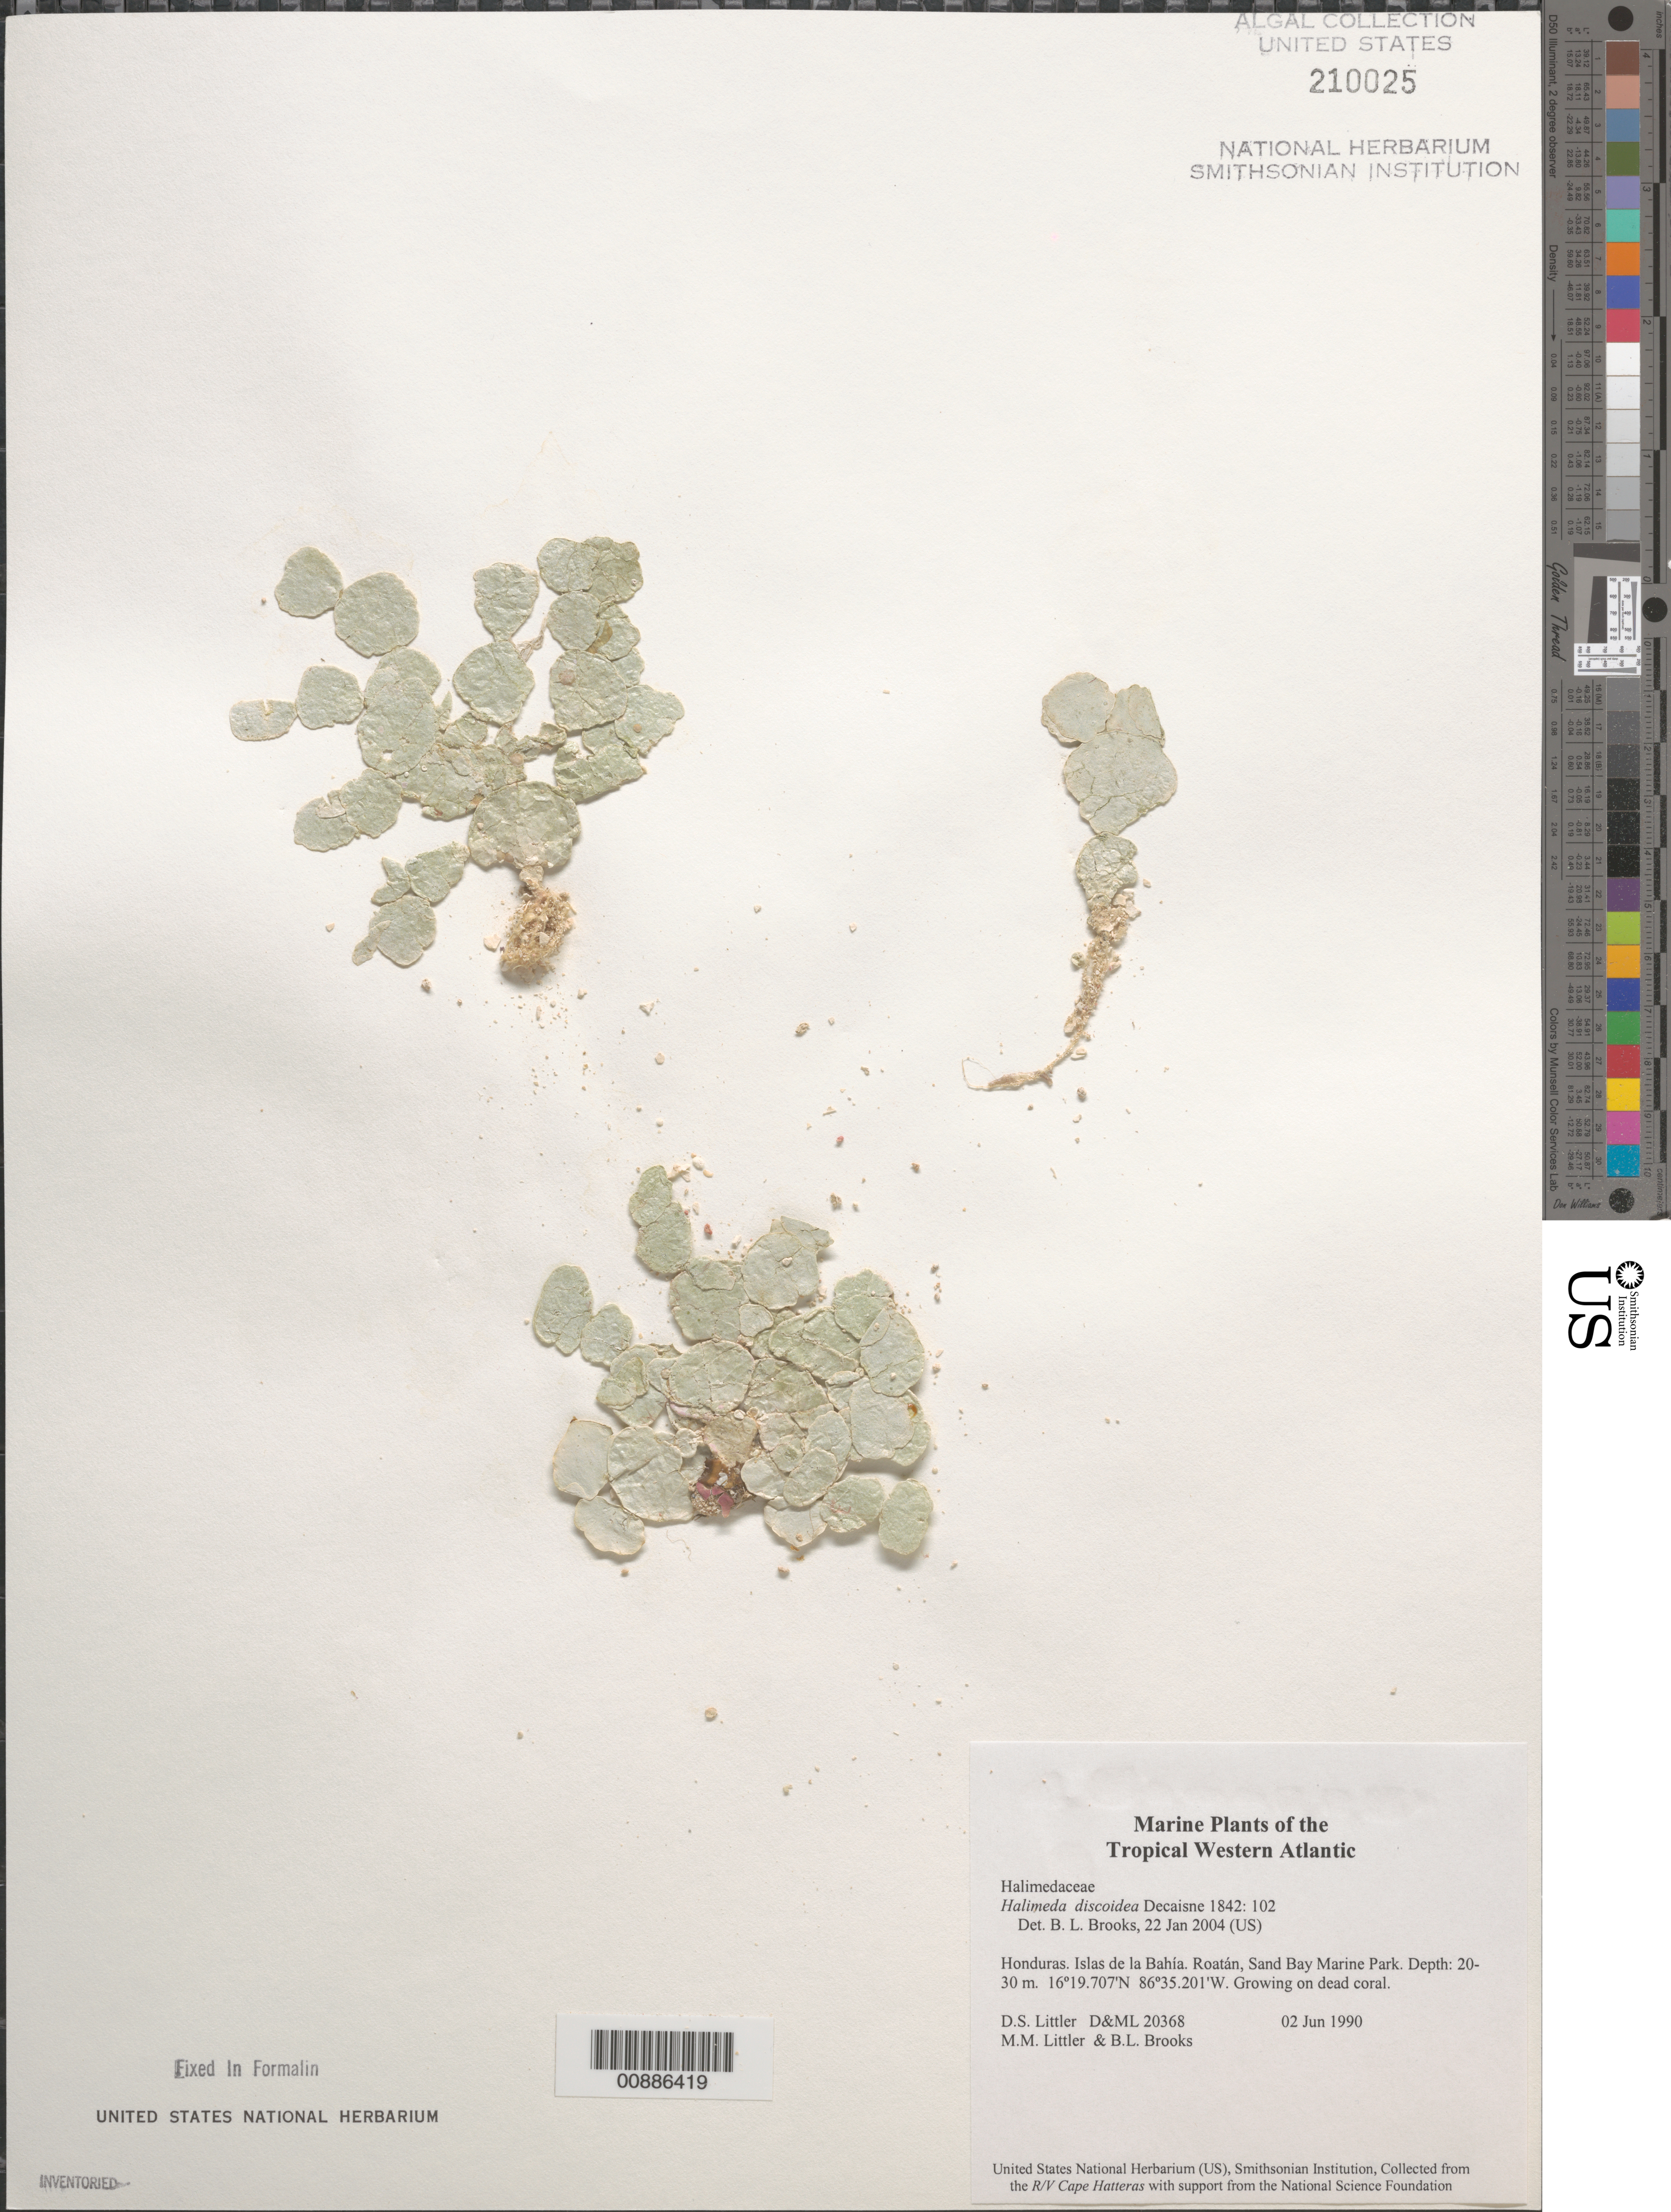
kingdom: Plantae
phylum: Chlorophyta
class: Ulvophyceae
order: Bryopsidales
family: Halimedaceae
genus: Halimeda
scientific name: Halimeda discoidea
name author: Decne.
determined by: Brooks, B. L., (BOT), Smithsonian Institution - National Museum of Natural History (UNITED STATES)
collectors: D. S. Littler, M. M. Littler & B. Brooks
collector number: D&ML 20368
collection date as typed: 02 Jun 1990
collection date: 1990-06-02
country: Honduras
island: Roatan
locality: Sand Bay Marine Park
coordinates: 16 19.707'N, 86 35.201'W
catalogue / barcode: US 210025